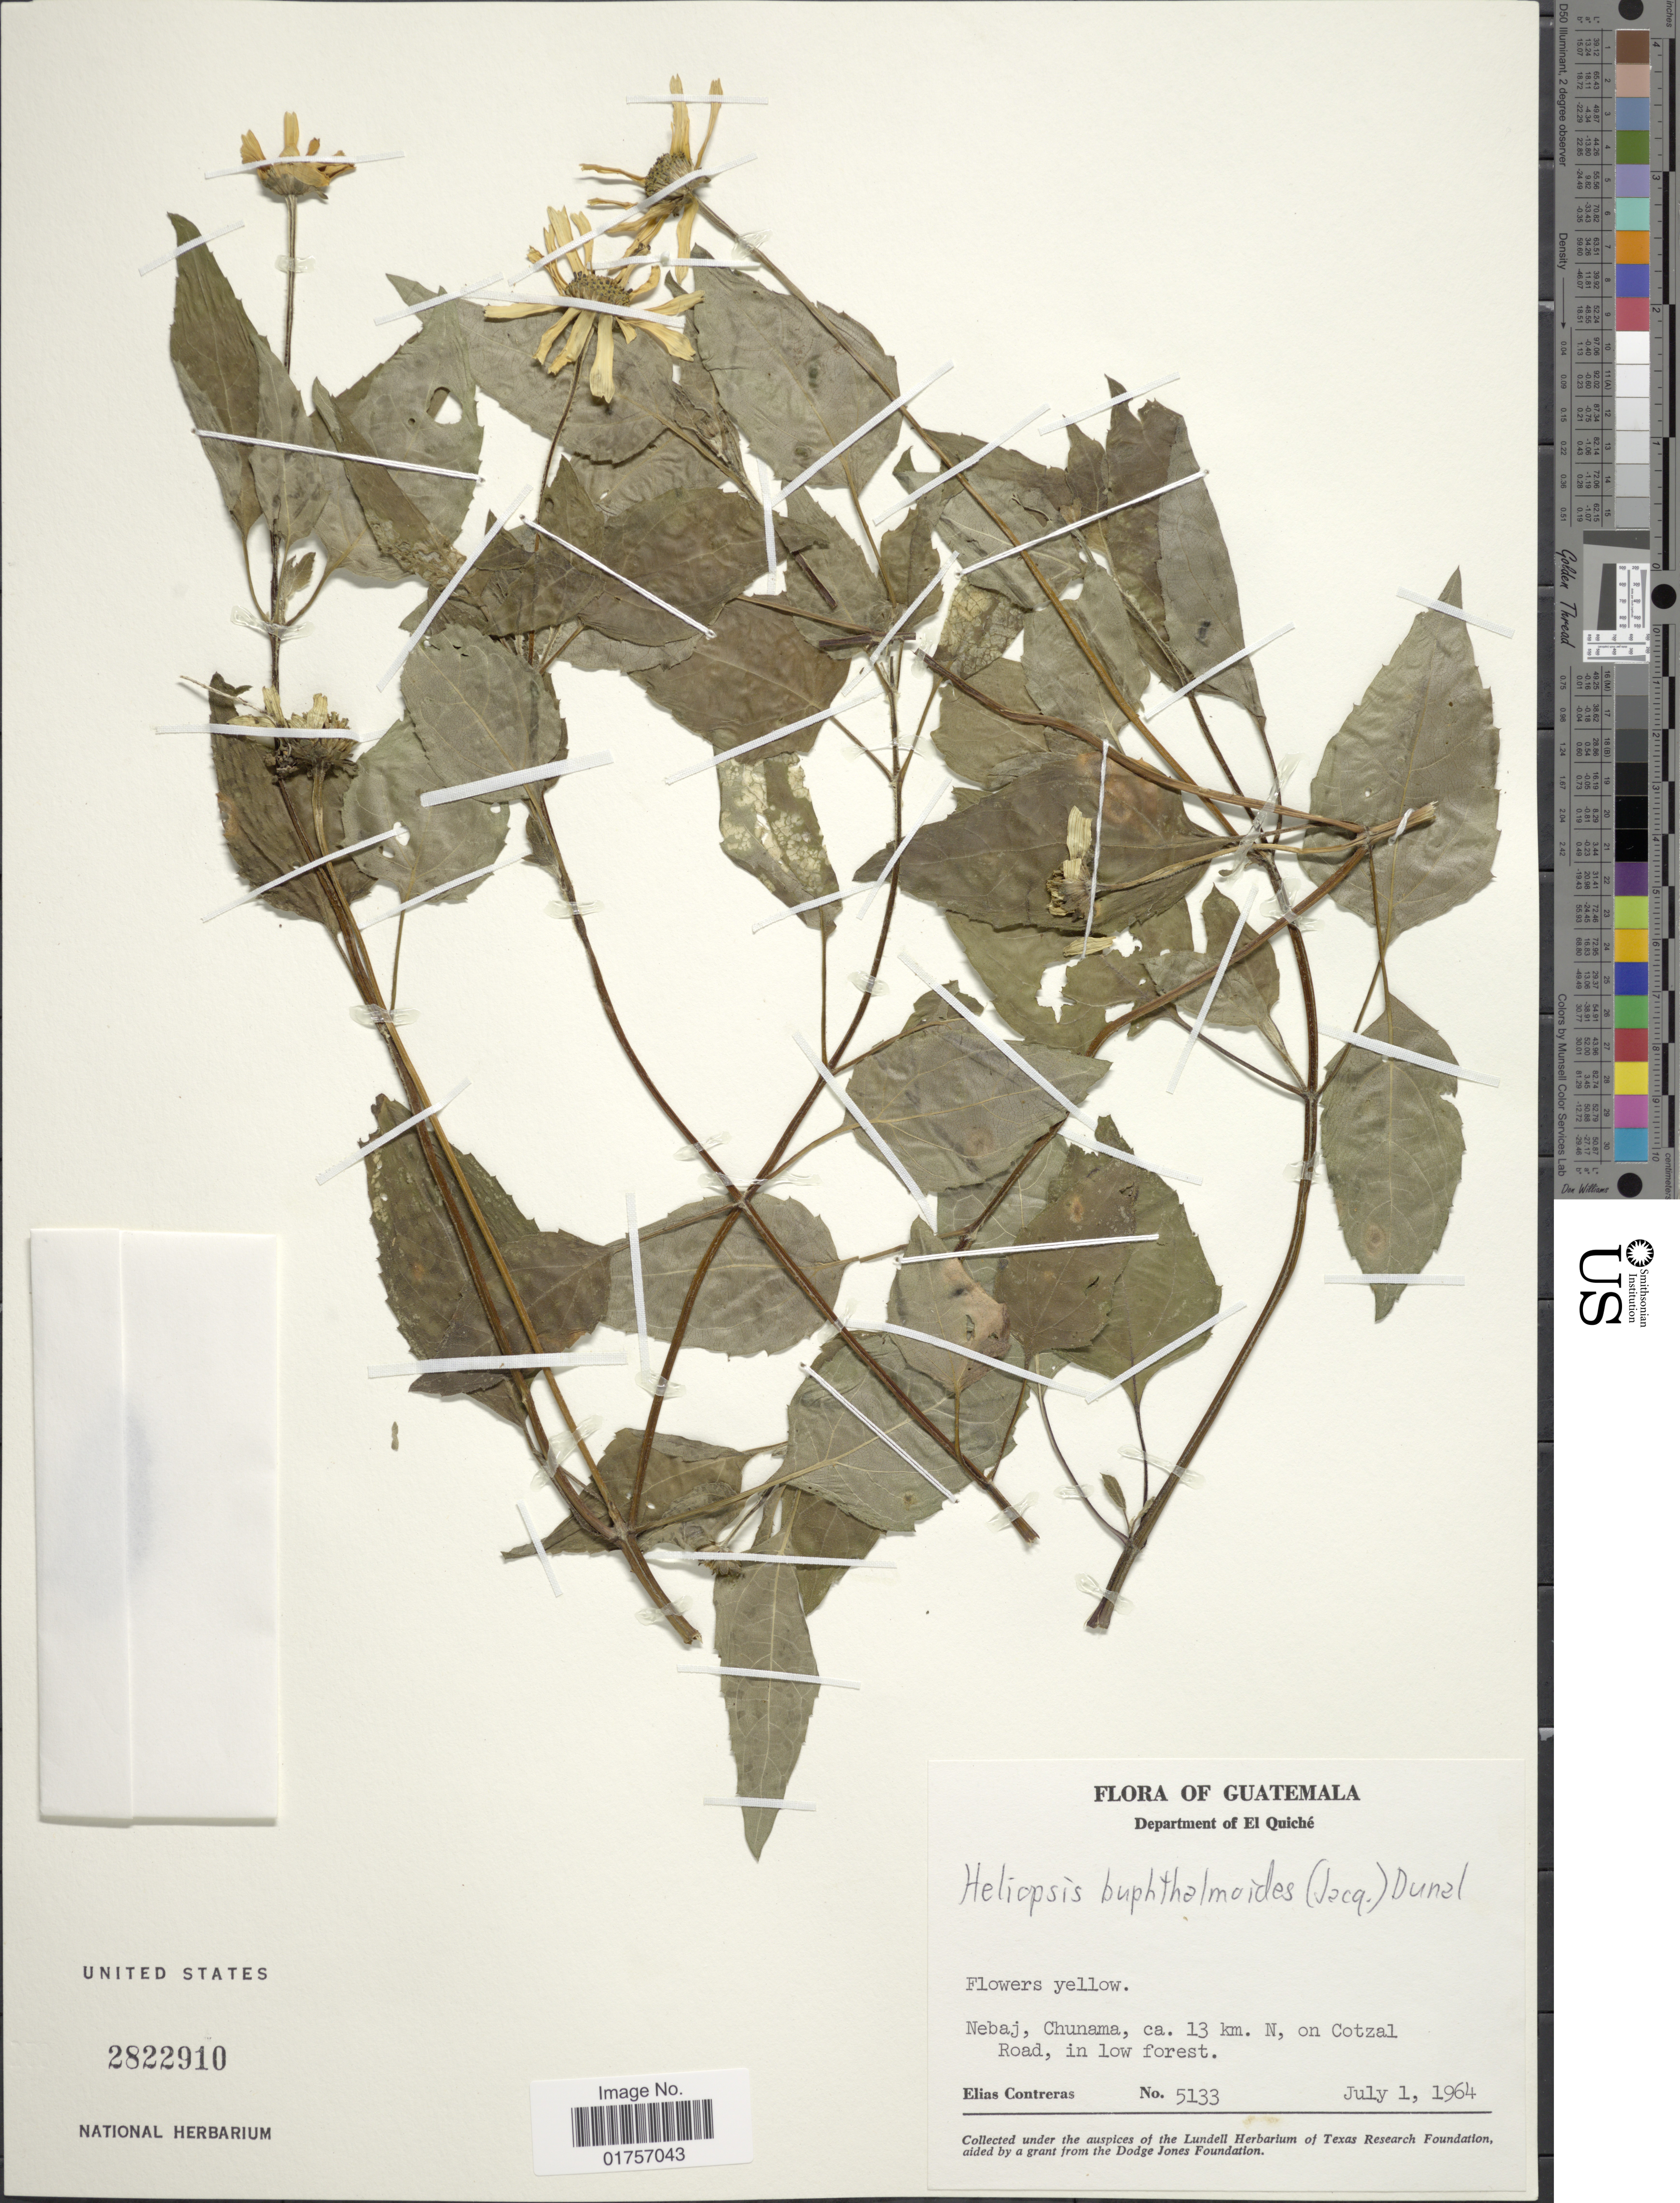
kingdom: Plantae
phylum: Tracheophyta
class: Magnoliopsida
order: Asterales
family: Asteraceae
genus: Heliopsis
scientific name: Heliopsis buphthalmoides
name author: (Jacq.) Dunal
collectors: E. Contreras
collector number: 5133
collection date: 1964-07-01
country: Guatemala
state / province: El Quiché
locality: Nebaj, Chunama, ca. 13 km. N, on Cotzal Road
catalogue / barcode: US 2822910